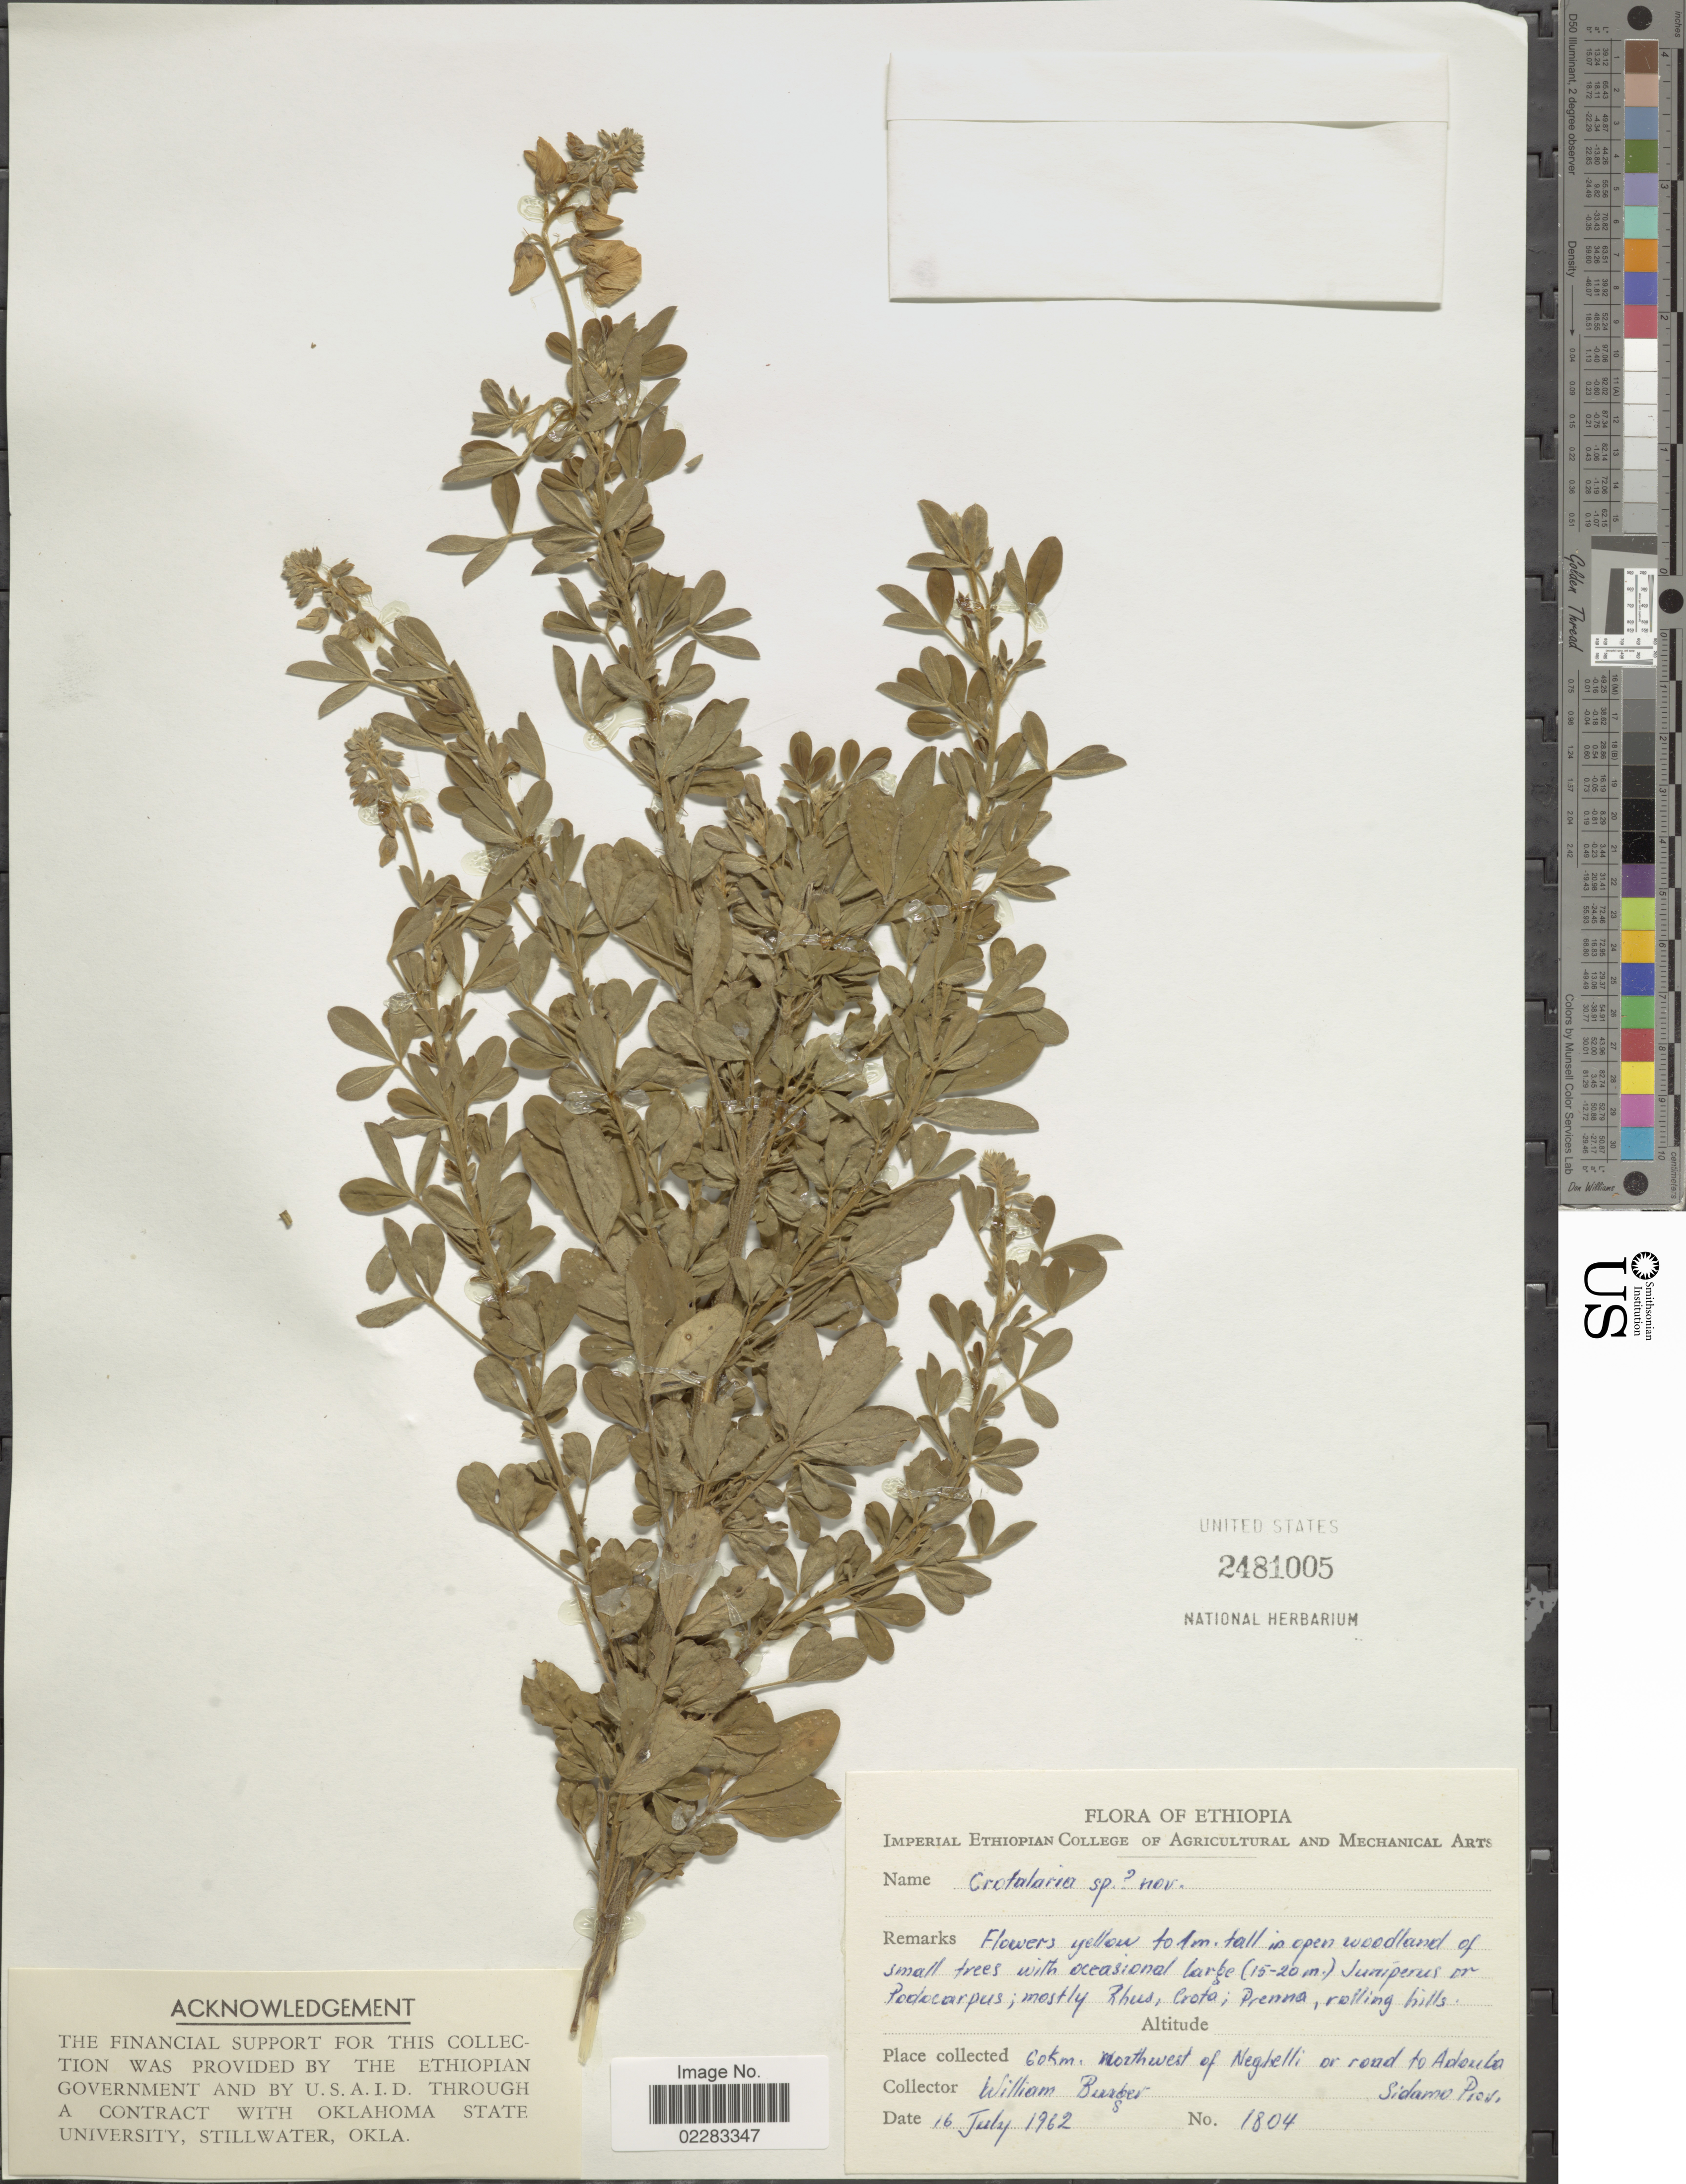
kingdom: Plantae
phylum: Tracheophyta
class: Magnoliopsida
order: Fabales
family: Fabaceae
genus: Crotalaria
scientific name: Crotalaria sp.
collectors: W. Burger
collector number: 1804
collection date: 1962-07-16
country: Ethiopia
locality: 60 km, northwest of Neghelli or round to Adoula, Sidamo Pres [interpreted]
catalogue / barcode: US 2481005